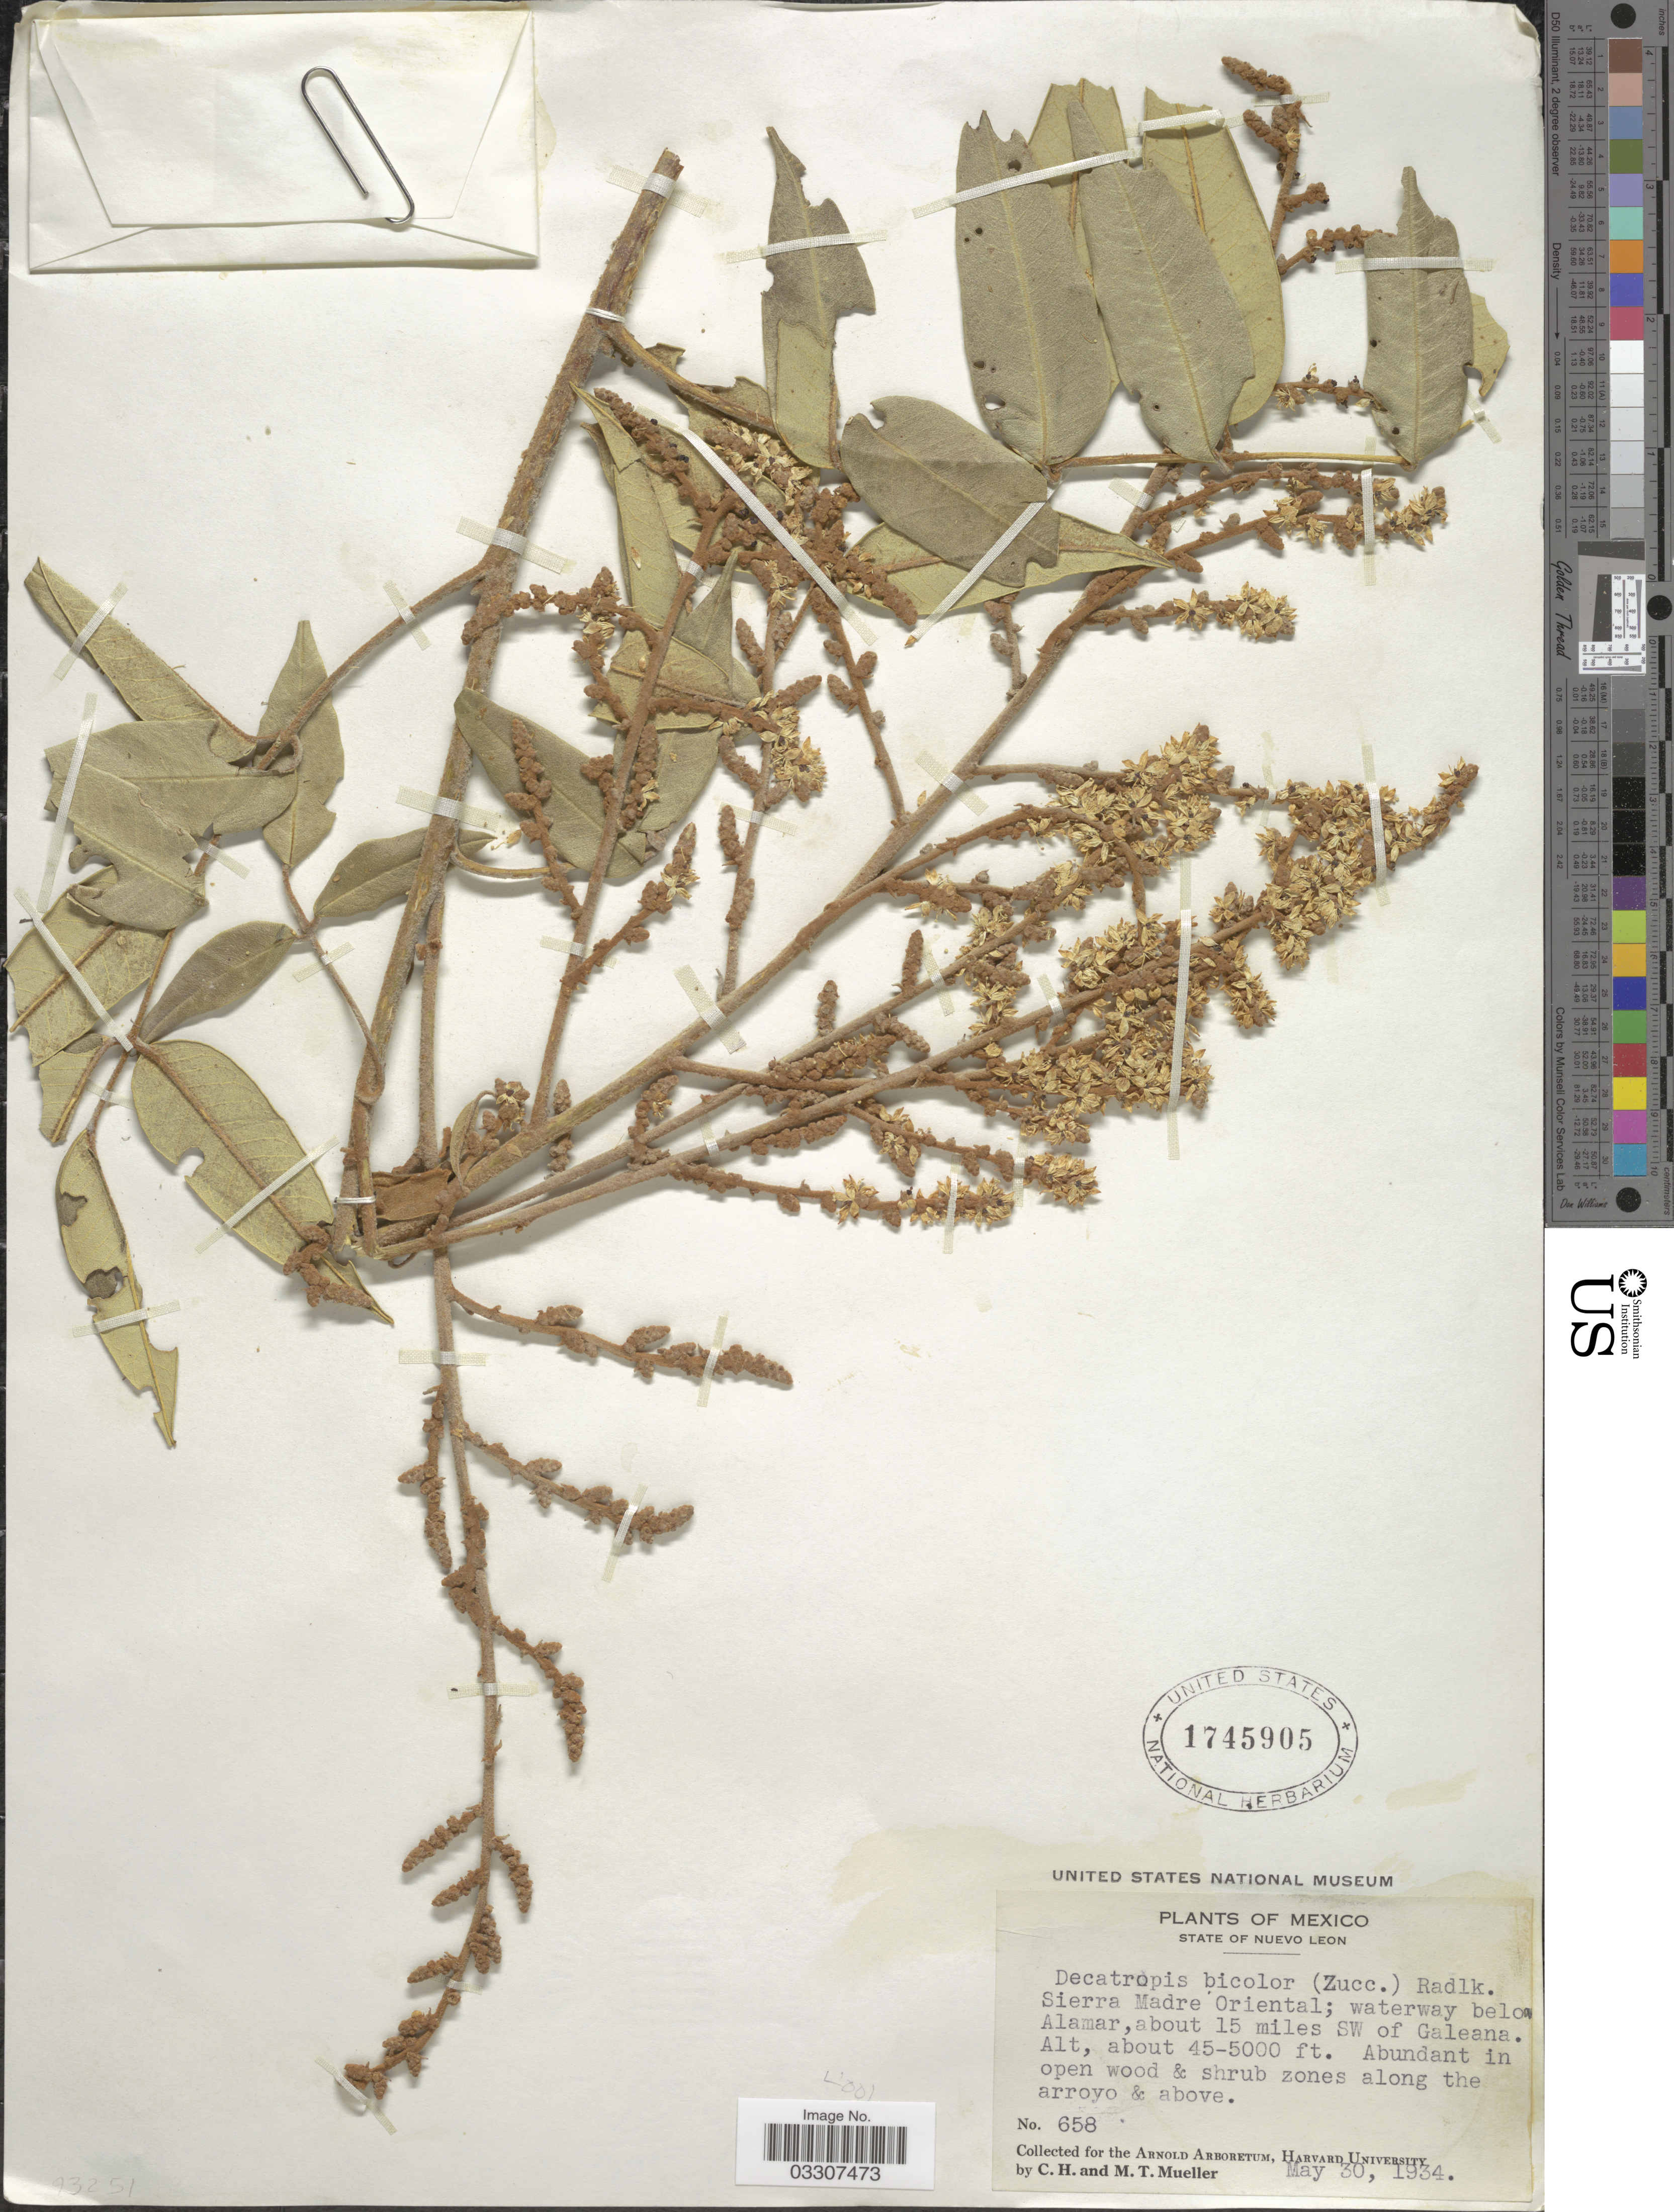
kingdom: Plantae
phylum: Tracheophyta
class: Magnoliopsida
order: Sapindales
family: Rutaceae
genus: Decatropis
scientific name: Decatropis bicolor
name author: (Zucc.) Radlk.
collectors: C. H. Mueller & M. Mueller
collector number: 658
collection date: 1934-05-30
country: Mexico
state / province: Nuevo León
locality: Sierra Madre Oriental; waterway below Alamar, about 15 miles SW of Galeana.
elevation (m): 1372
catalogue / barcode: US 1745905